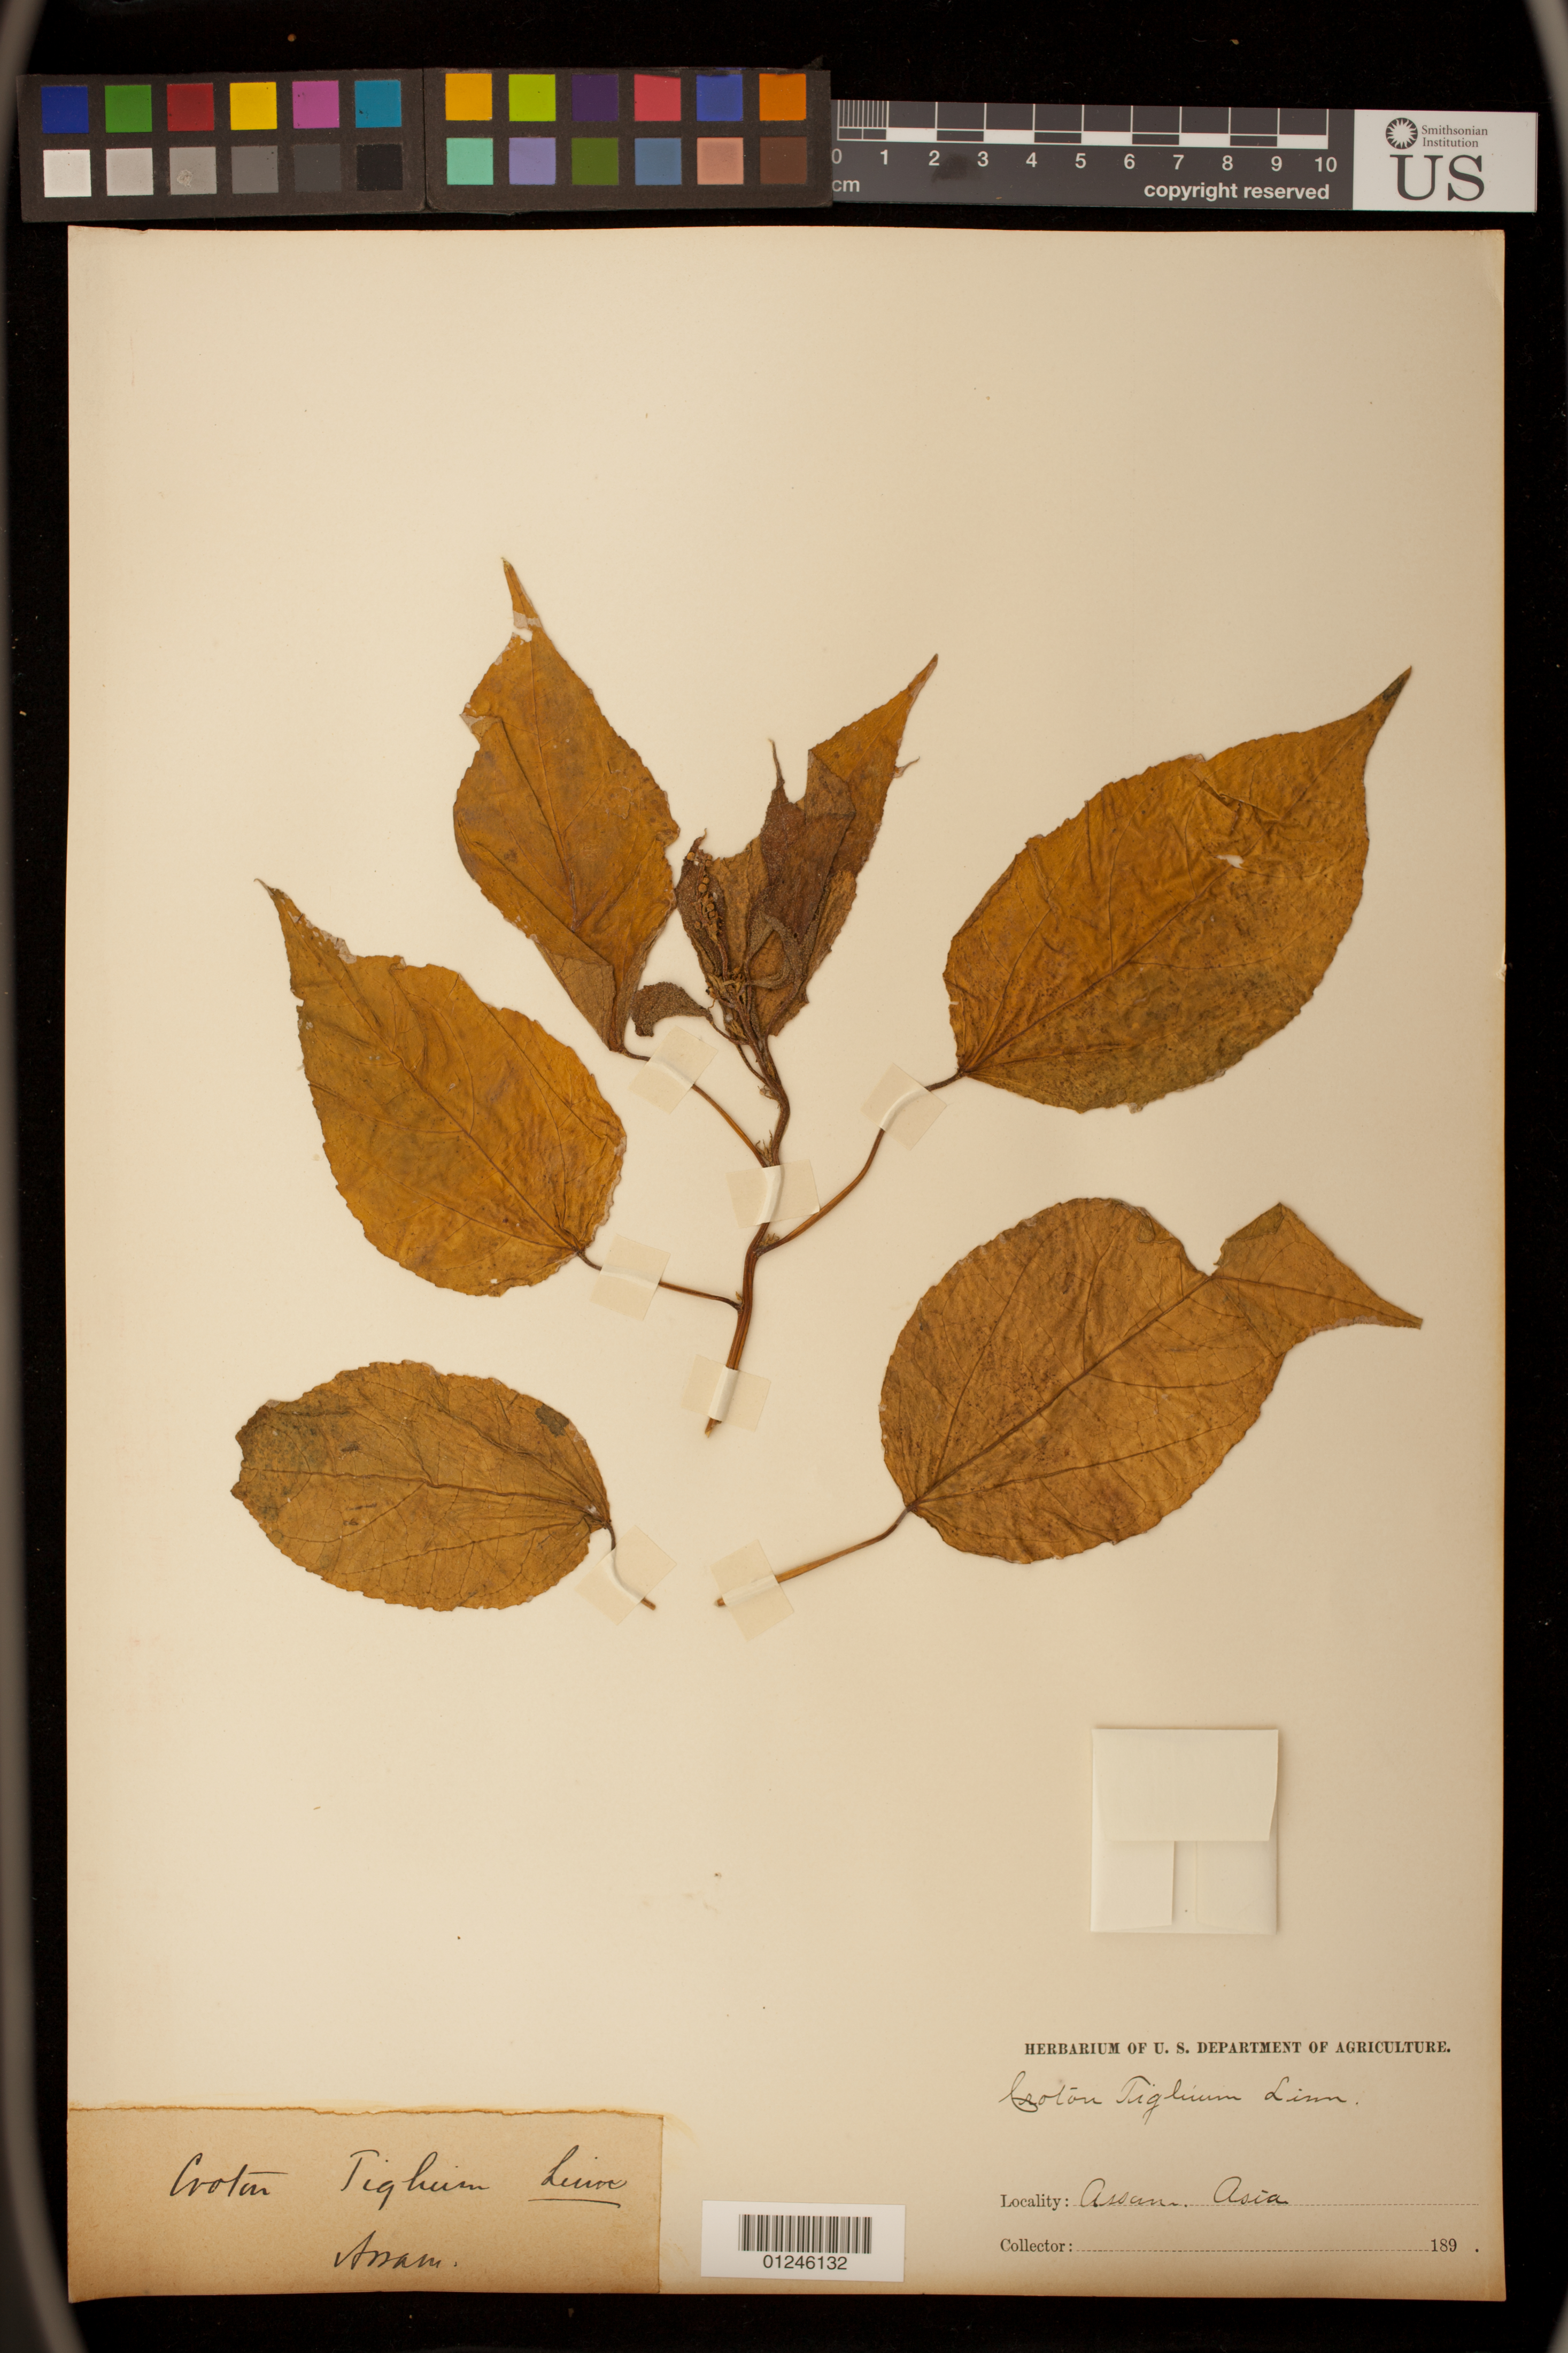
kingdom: Plantae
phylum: Tracheophyta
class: Magnoliopsida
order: Malpighiales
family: Euphorbiaceae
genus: Croton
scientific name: Croton tiglium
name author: L.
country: India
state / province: Assam